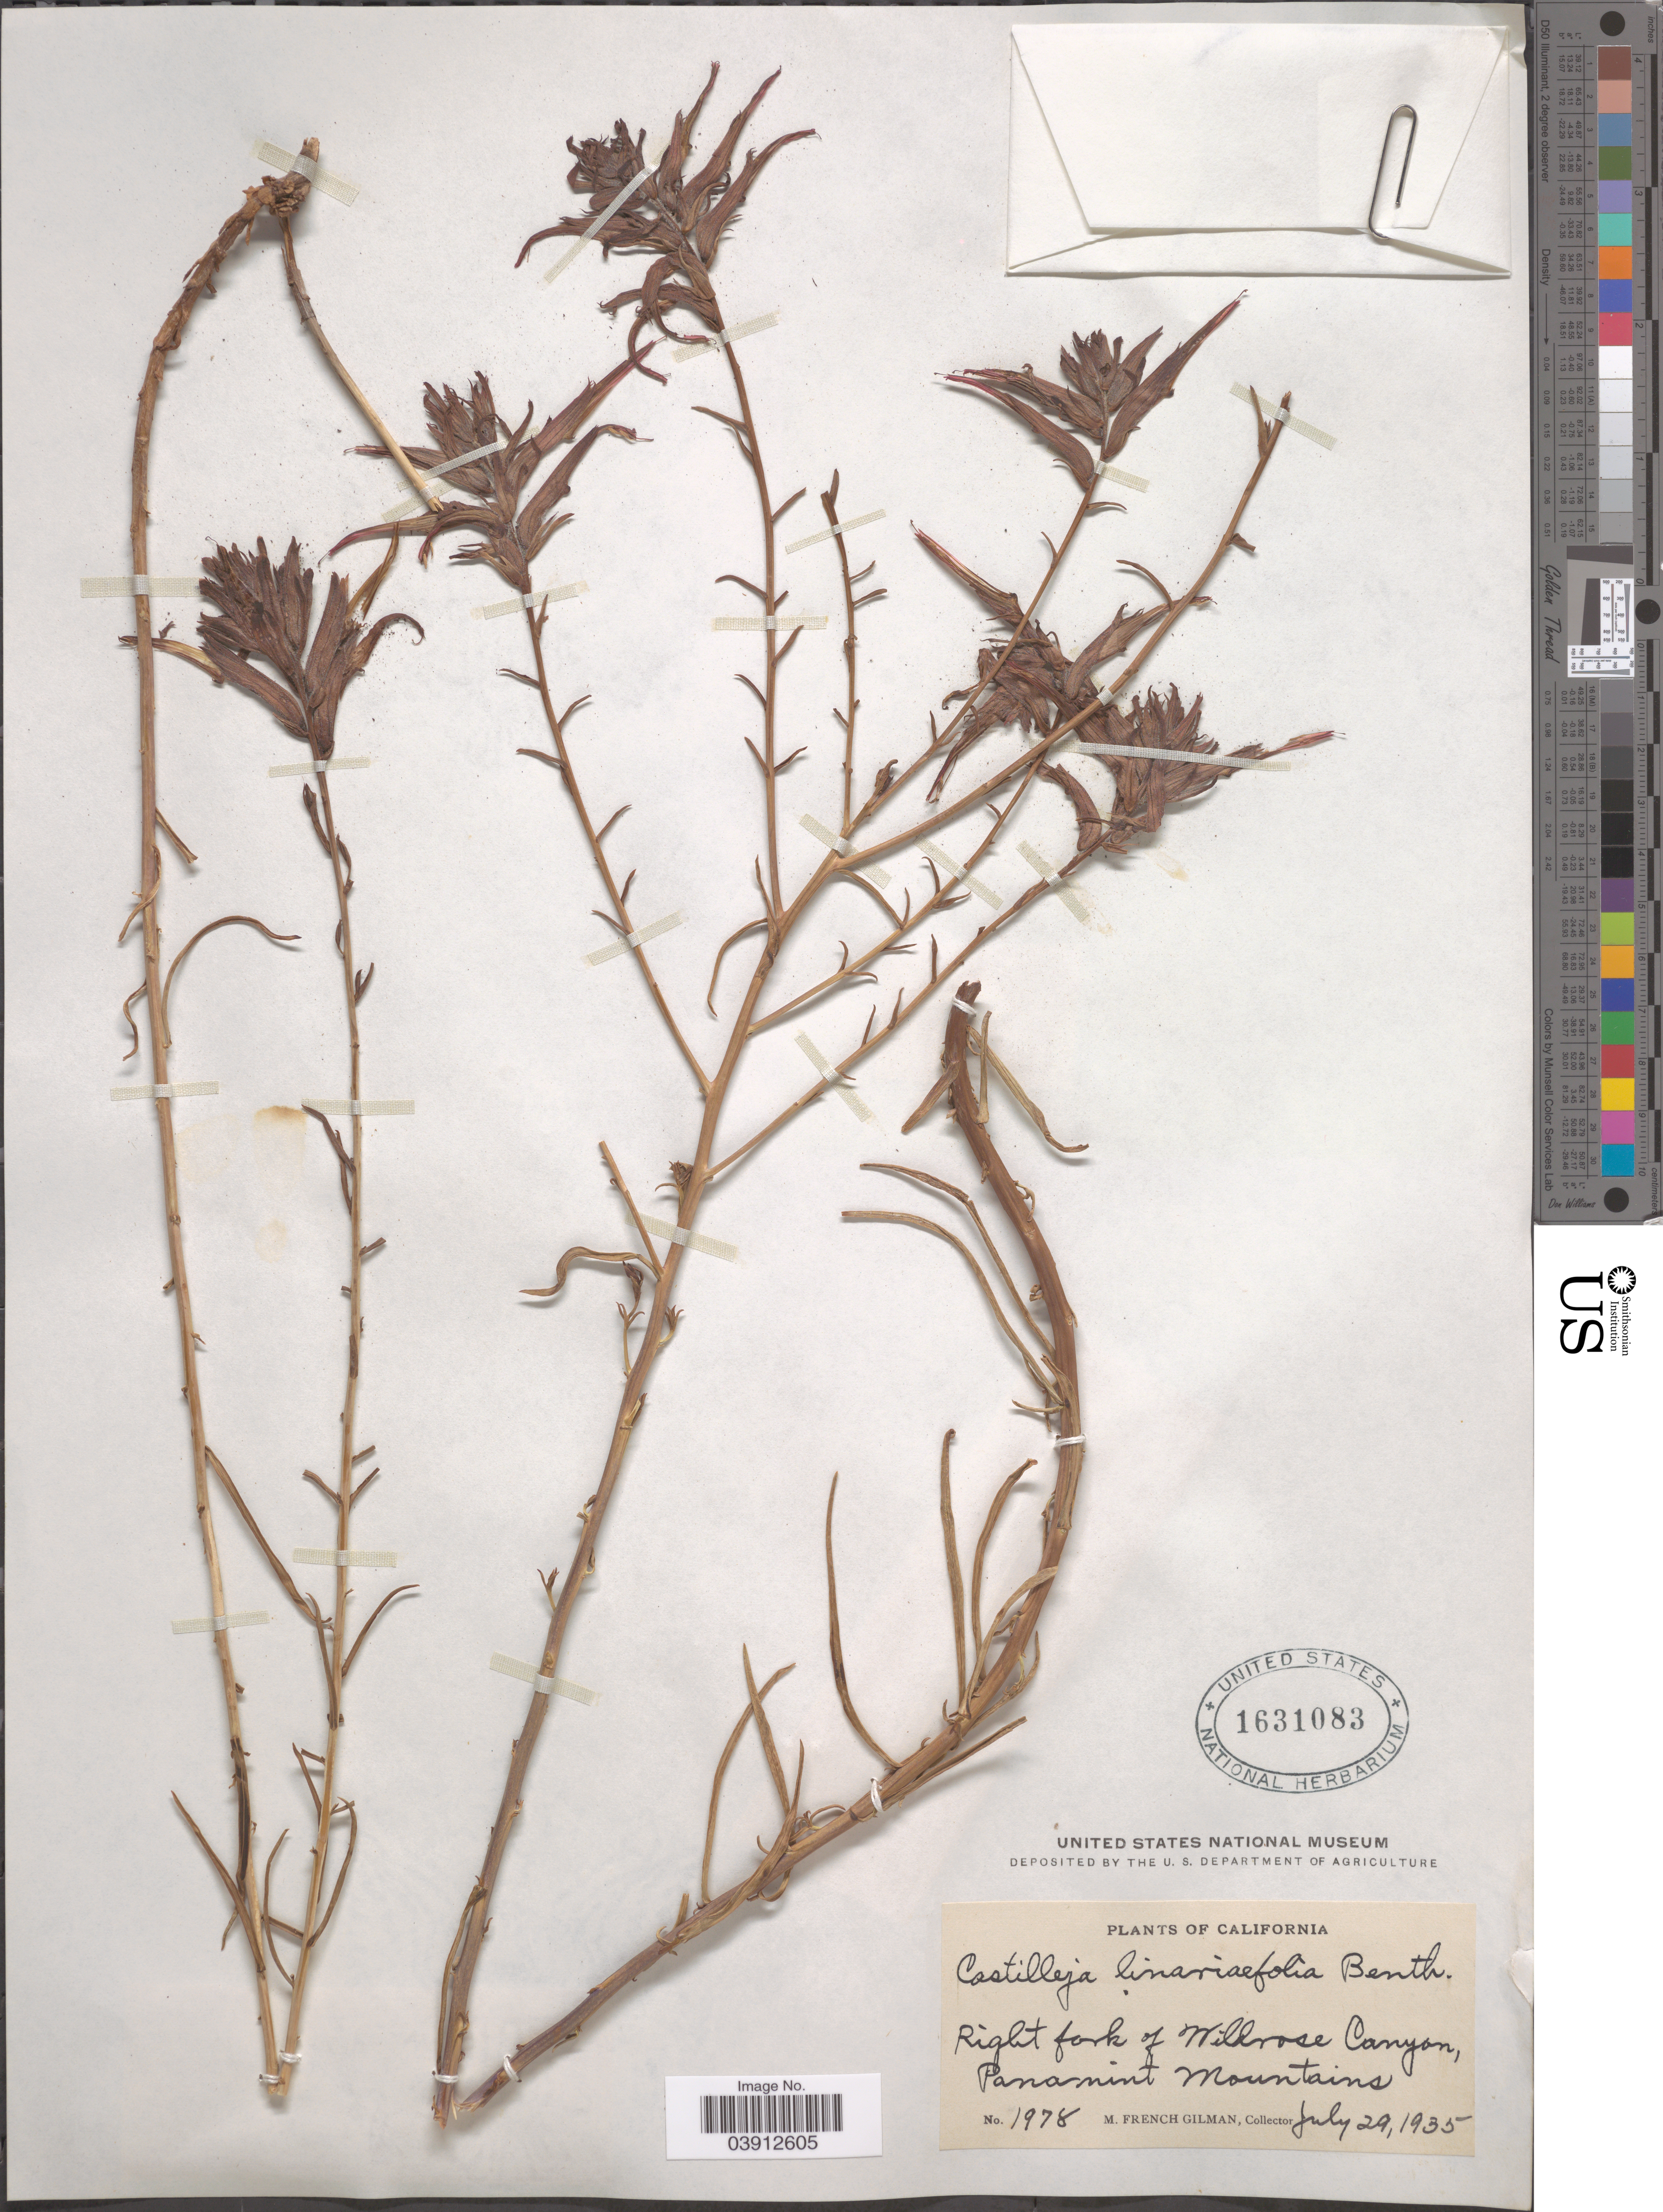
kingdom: Plantae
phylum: Tracheophyta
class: Magnoliopsida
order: Lamiales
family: Orobanchaceae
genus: Castilleja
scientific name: Castilleja linariifolia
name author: Benth.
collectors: M. F. Gilman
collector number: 1978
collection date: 1935-07-29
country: United States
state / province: California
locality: Right fork of Wildrose Canyon, Panamint Mountains.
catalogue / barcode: US 1631083